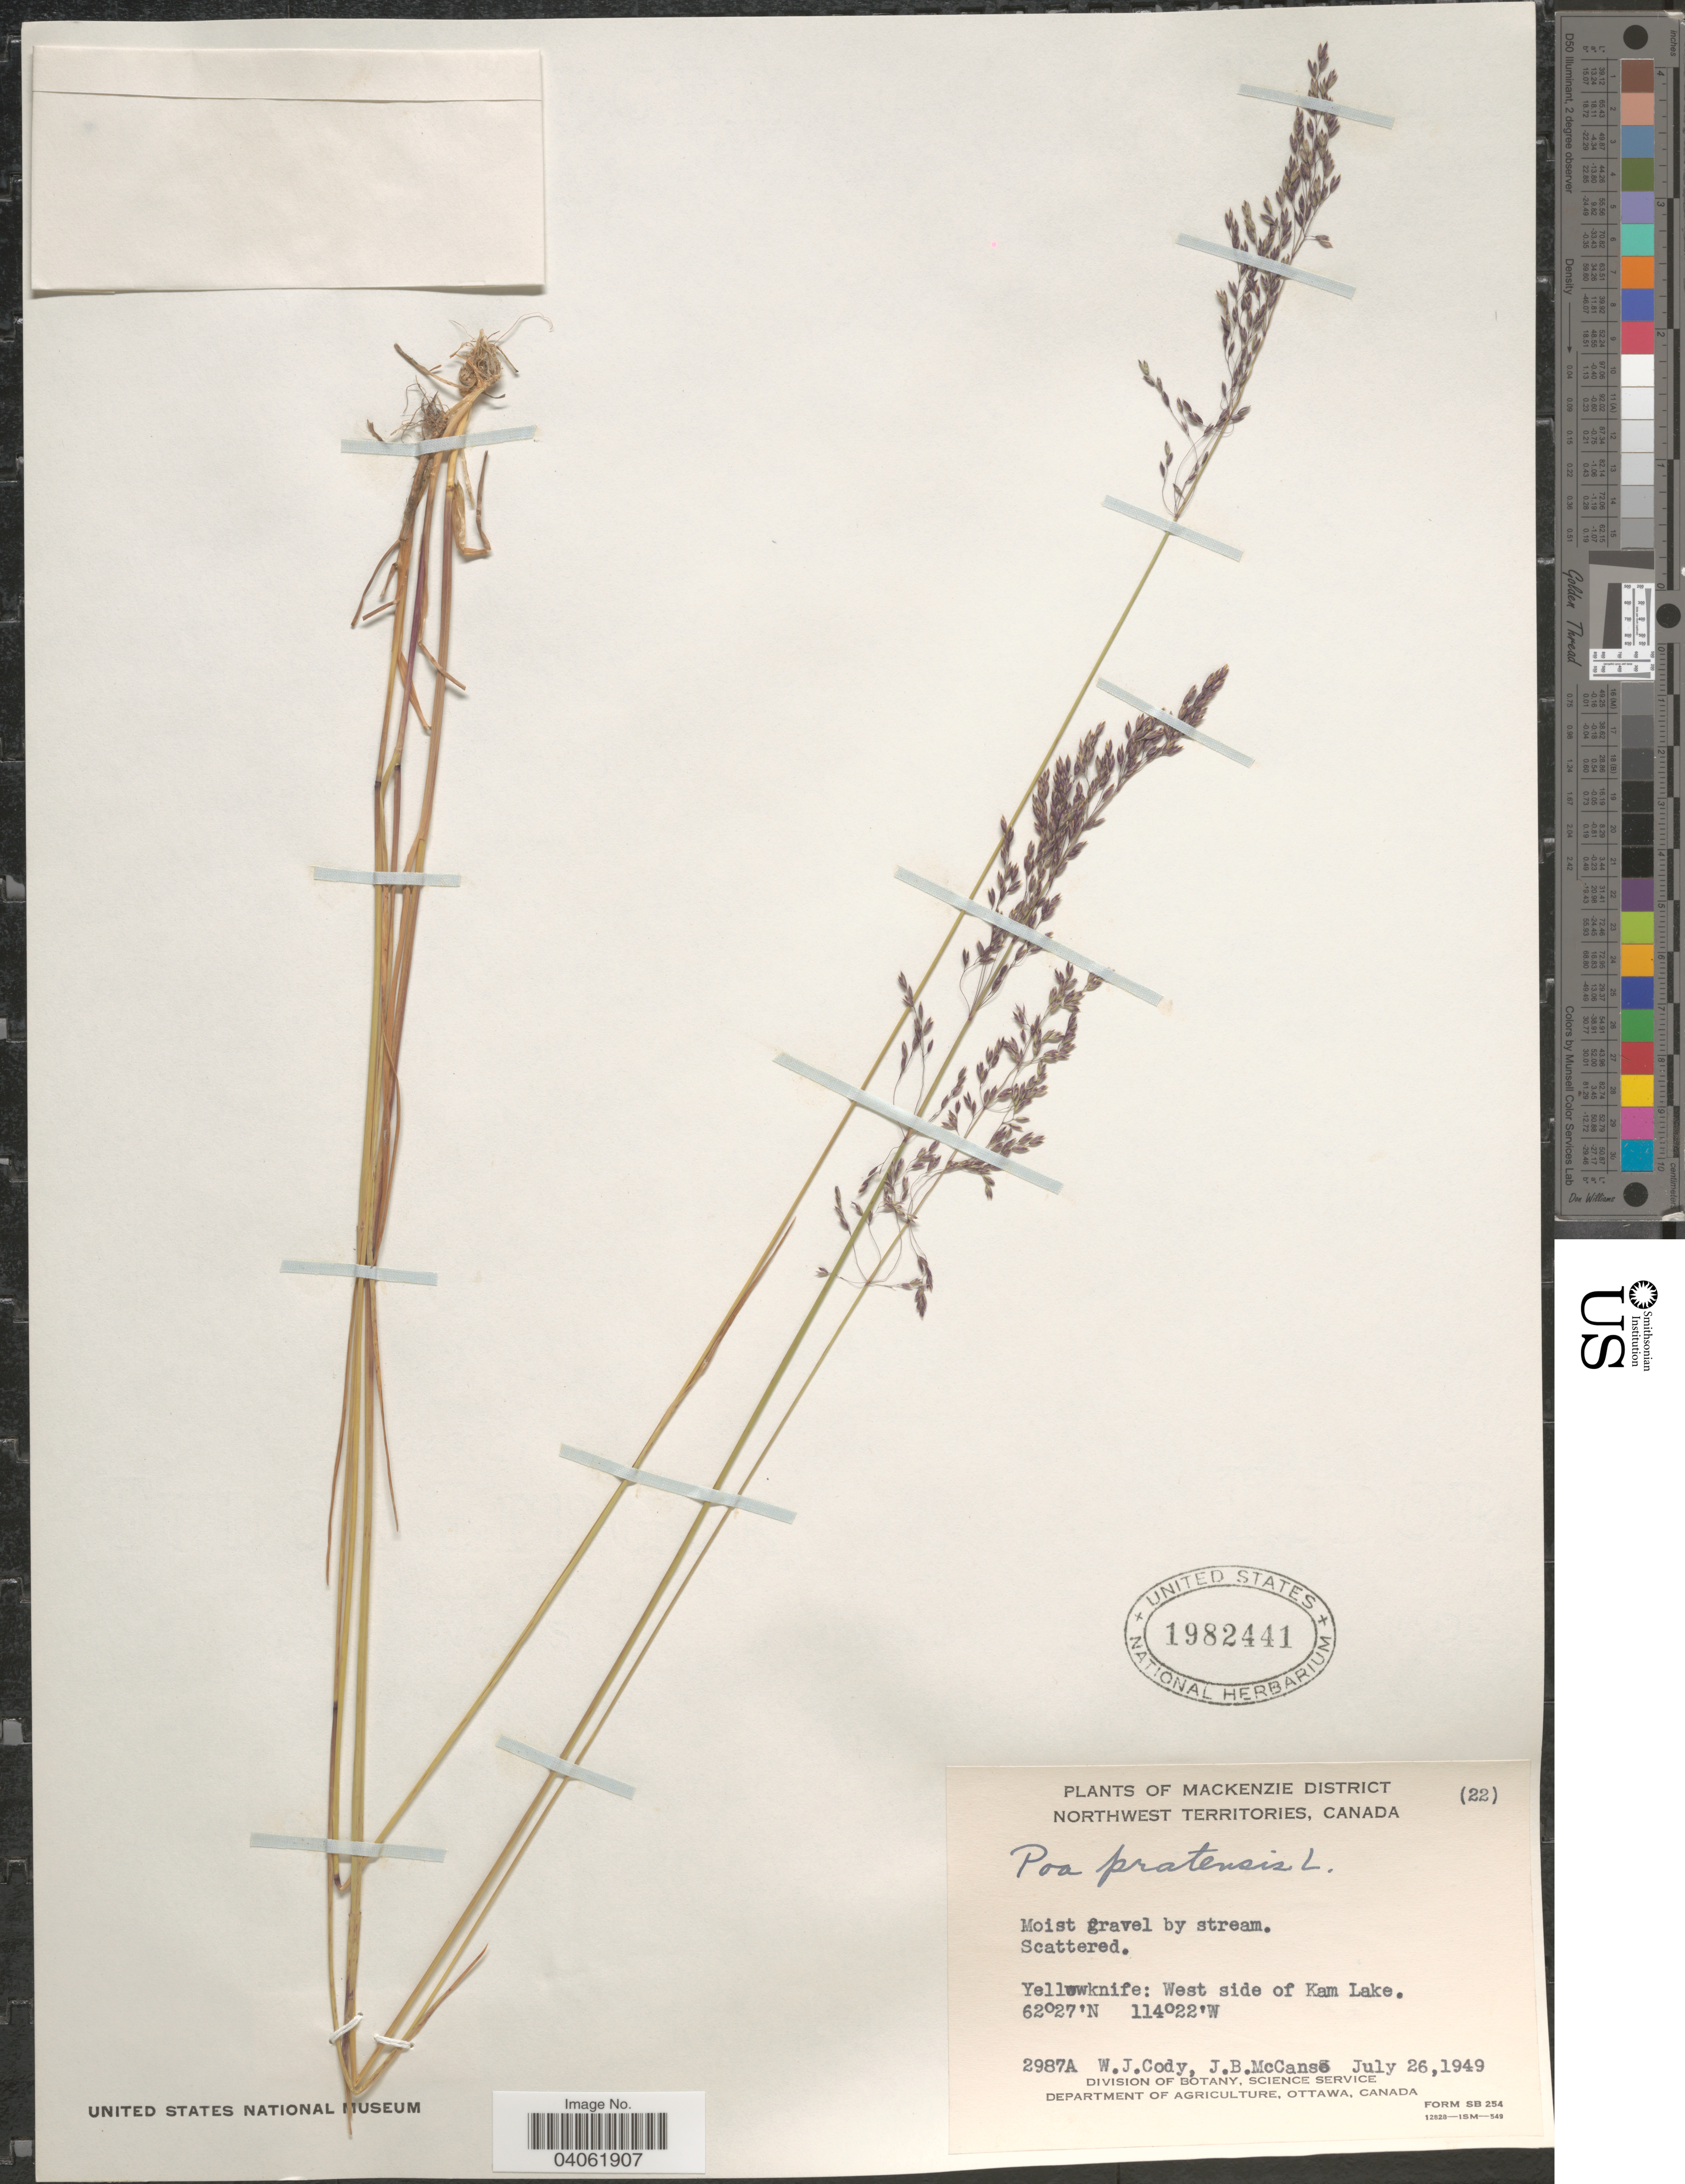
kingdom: Plantae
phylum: Tracheophyta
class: Liliopsida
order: Poales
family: Poaceae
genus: Poa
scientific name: Poa pratensis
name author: L.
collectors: W. Cody & J. McCanse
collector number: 2987A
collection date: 1949-07-26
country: Canada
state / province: Northwest Territories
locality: Mackenzie District. Yellowknife: West side of Kam Lake.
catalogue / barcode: US 1982441